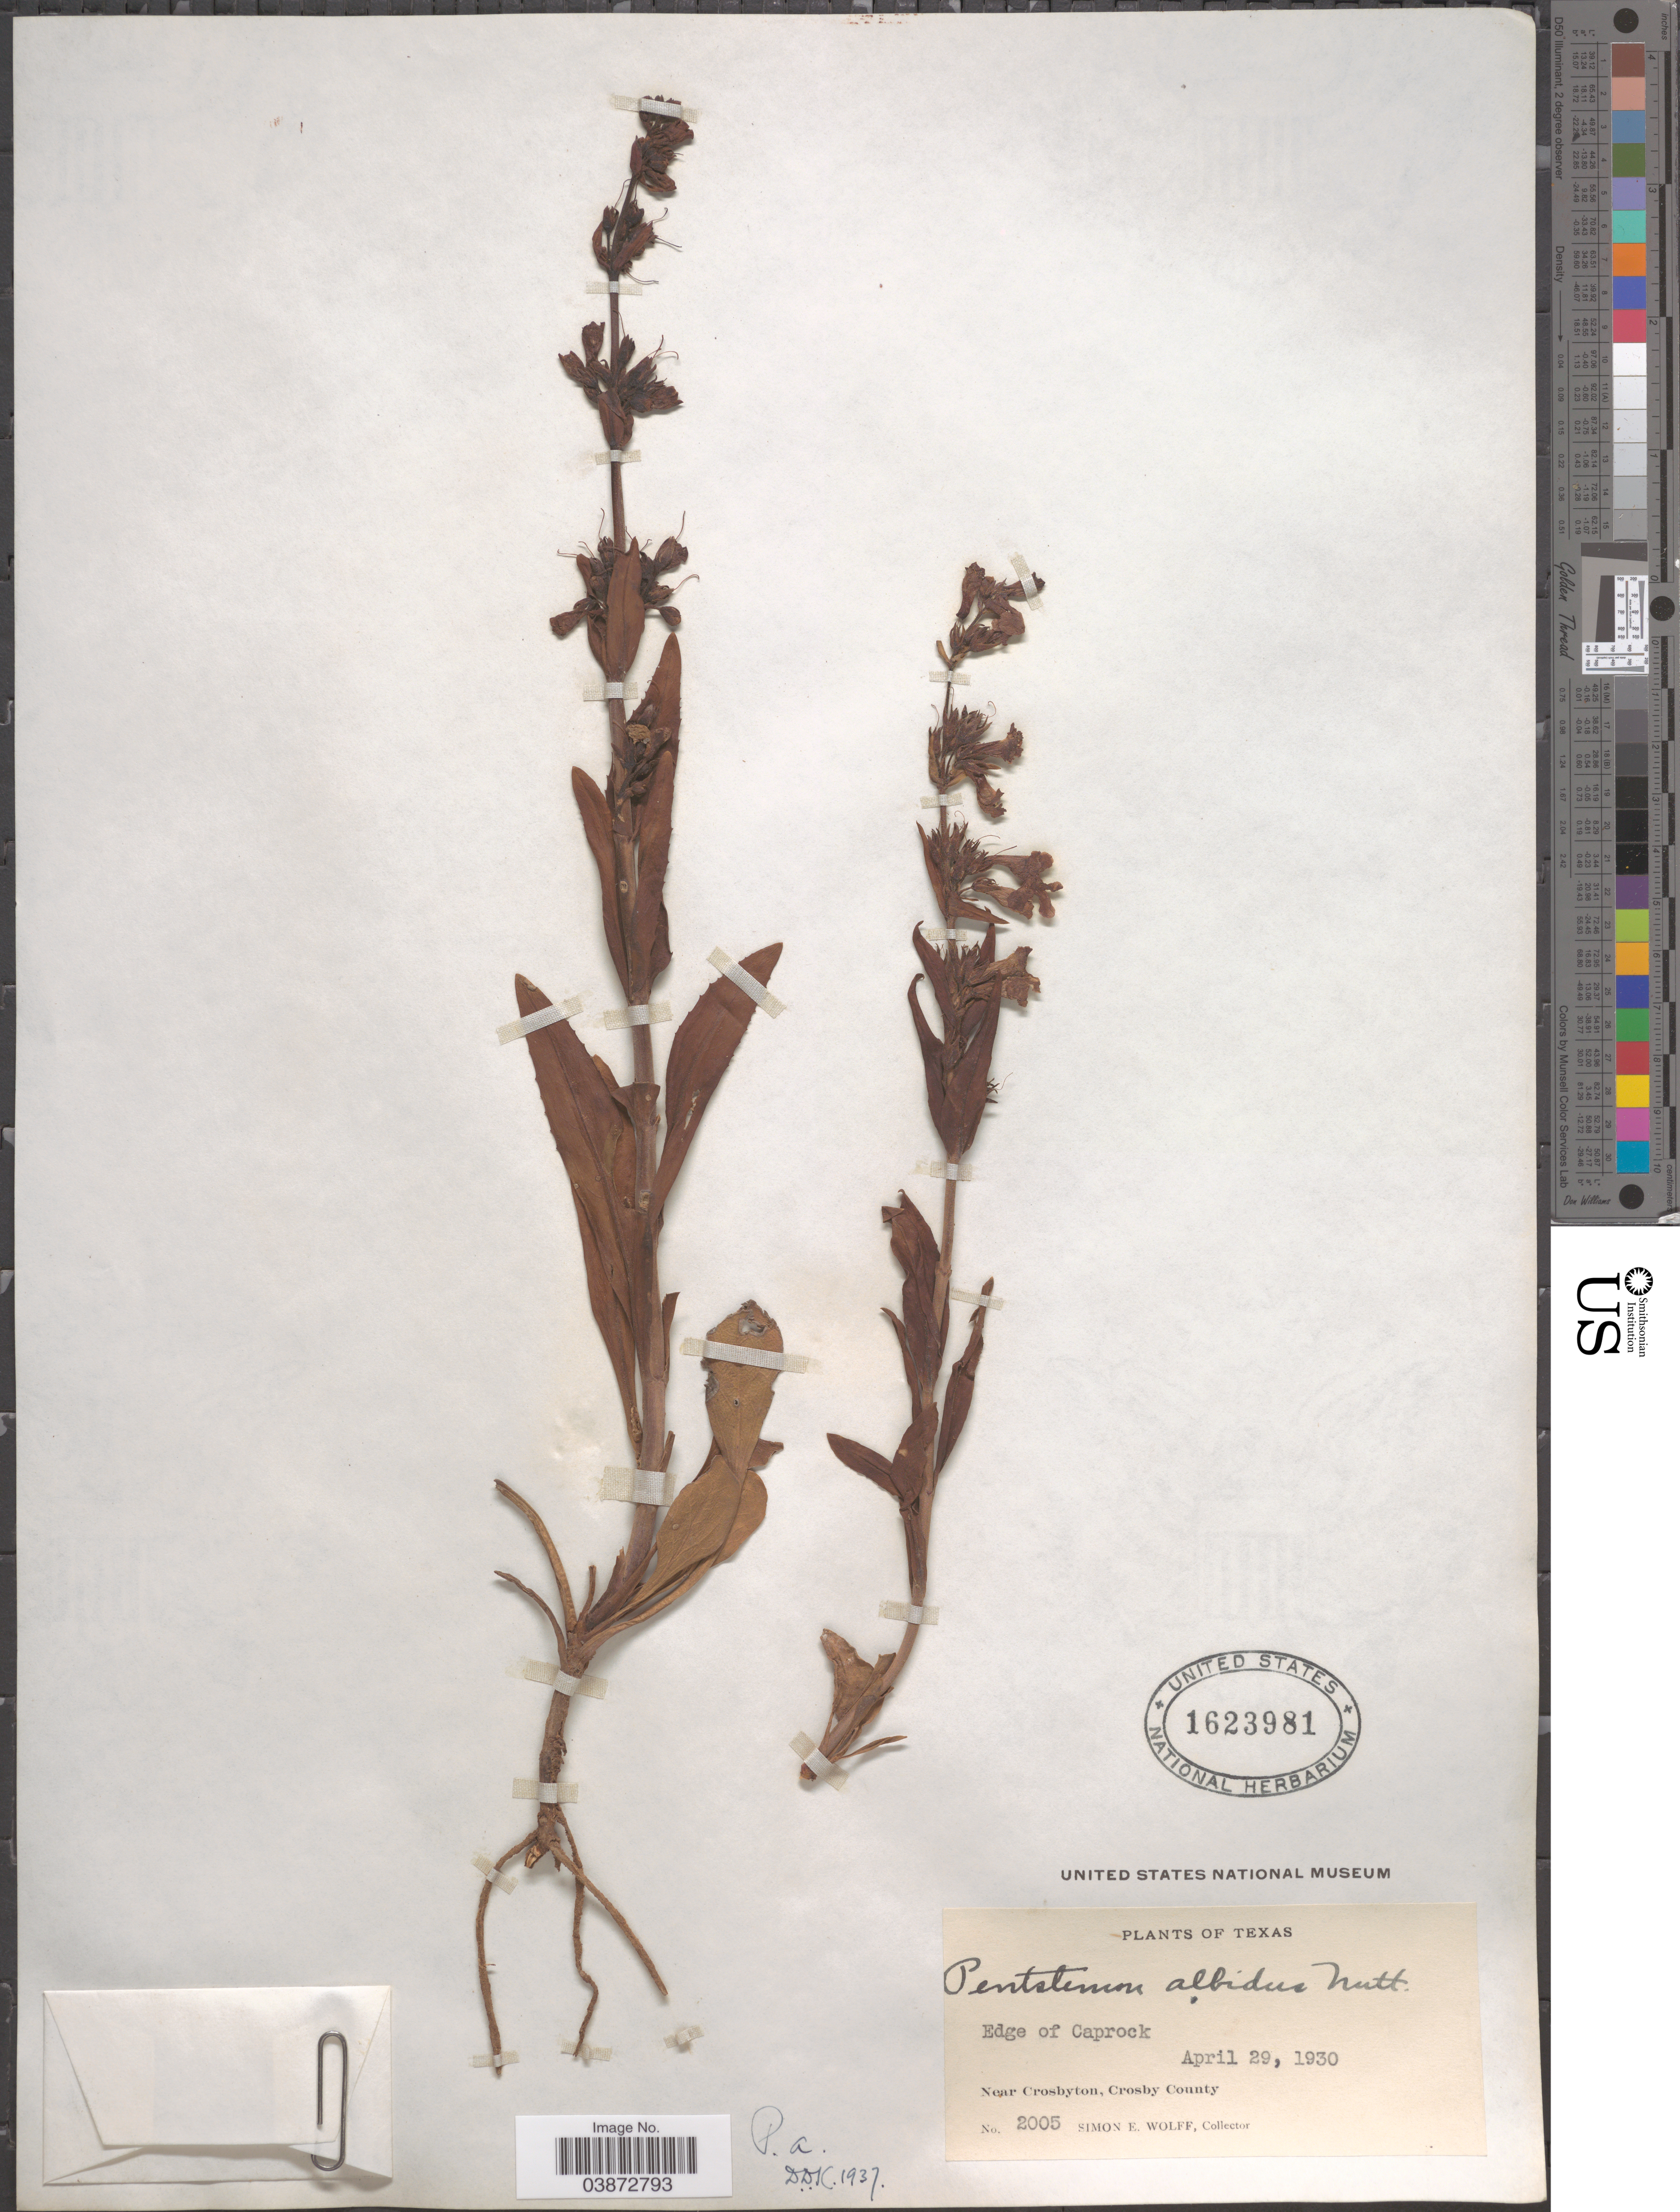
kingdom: Plantae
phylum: Tracheophyta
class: Magnoliopsida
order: Lamiales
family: Plantaginaceae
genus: Penstemon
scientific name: Penstemon albidus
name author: Nutt.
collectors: S. E. Wolff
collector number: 2005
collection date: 1930-04-29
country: United States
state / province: Texas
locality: Edge of Caprock. Near Crosbyton, Crosby County.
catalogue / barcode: US 1623981